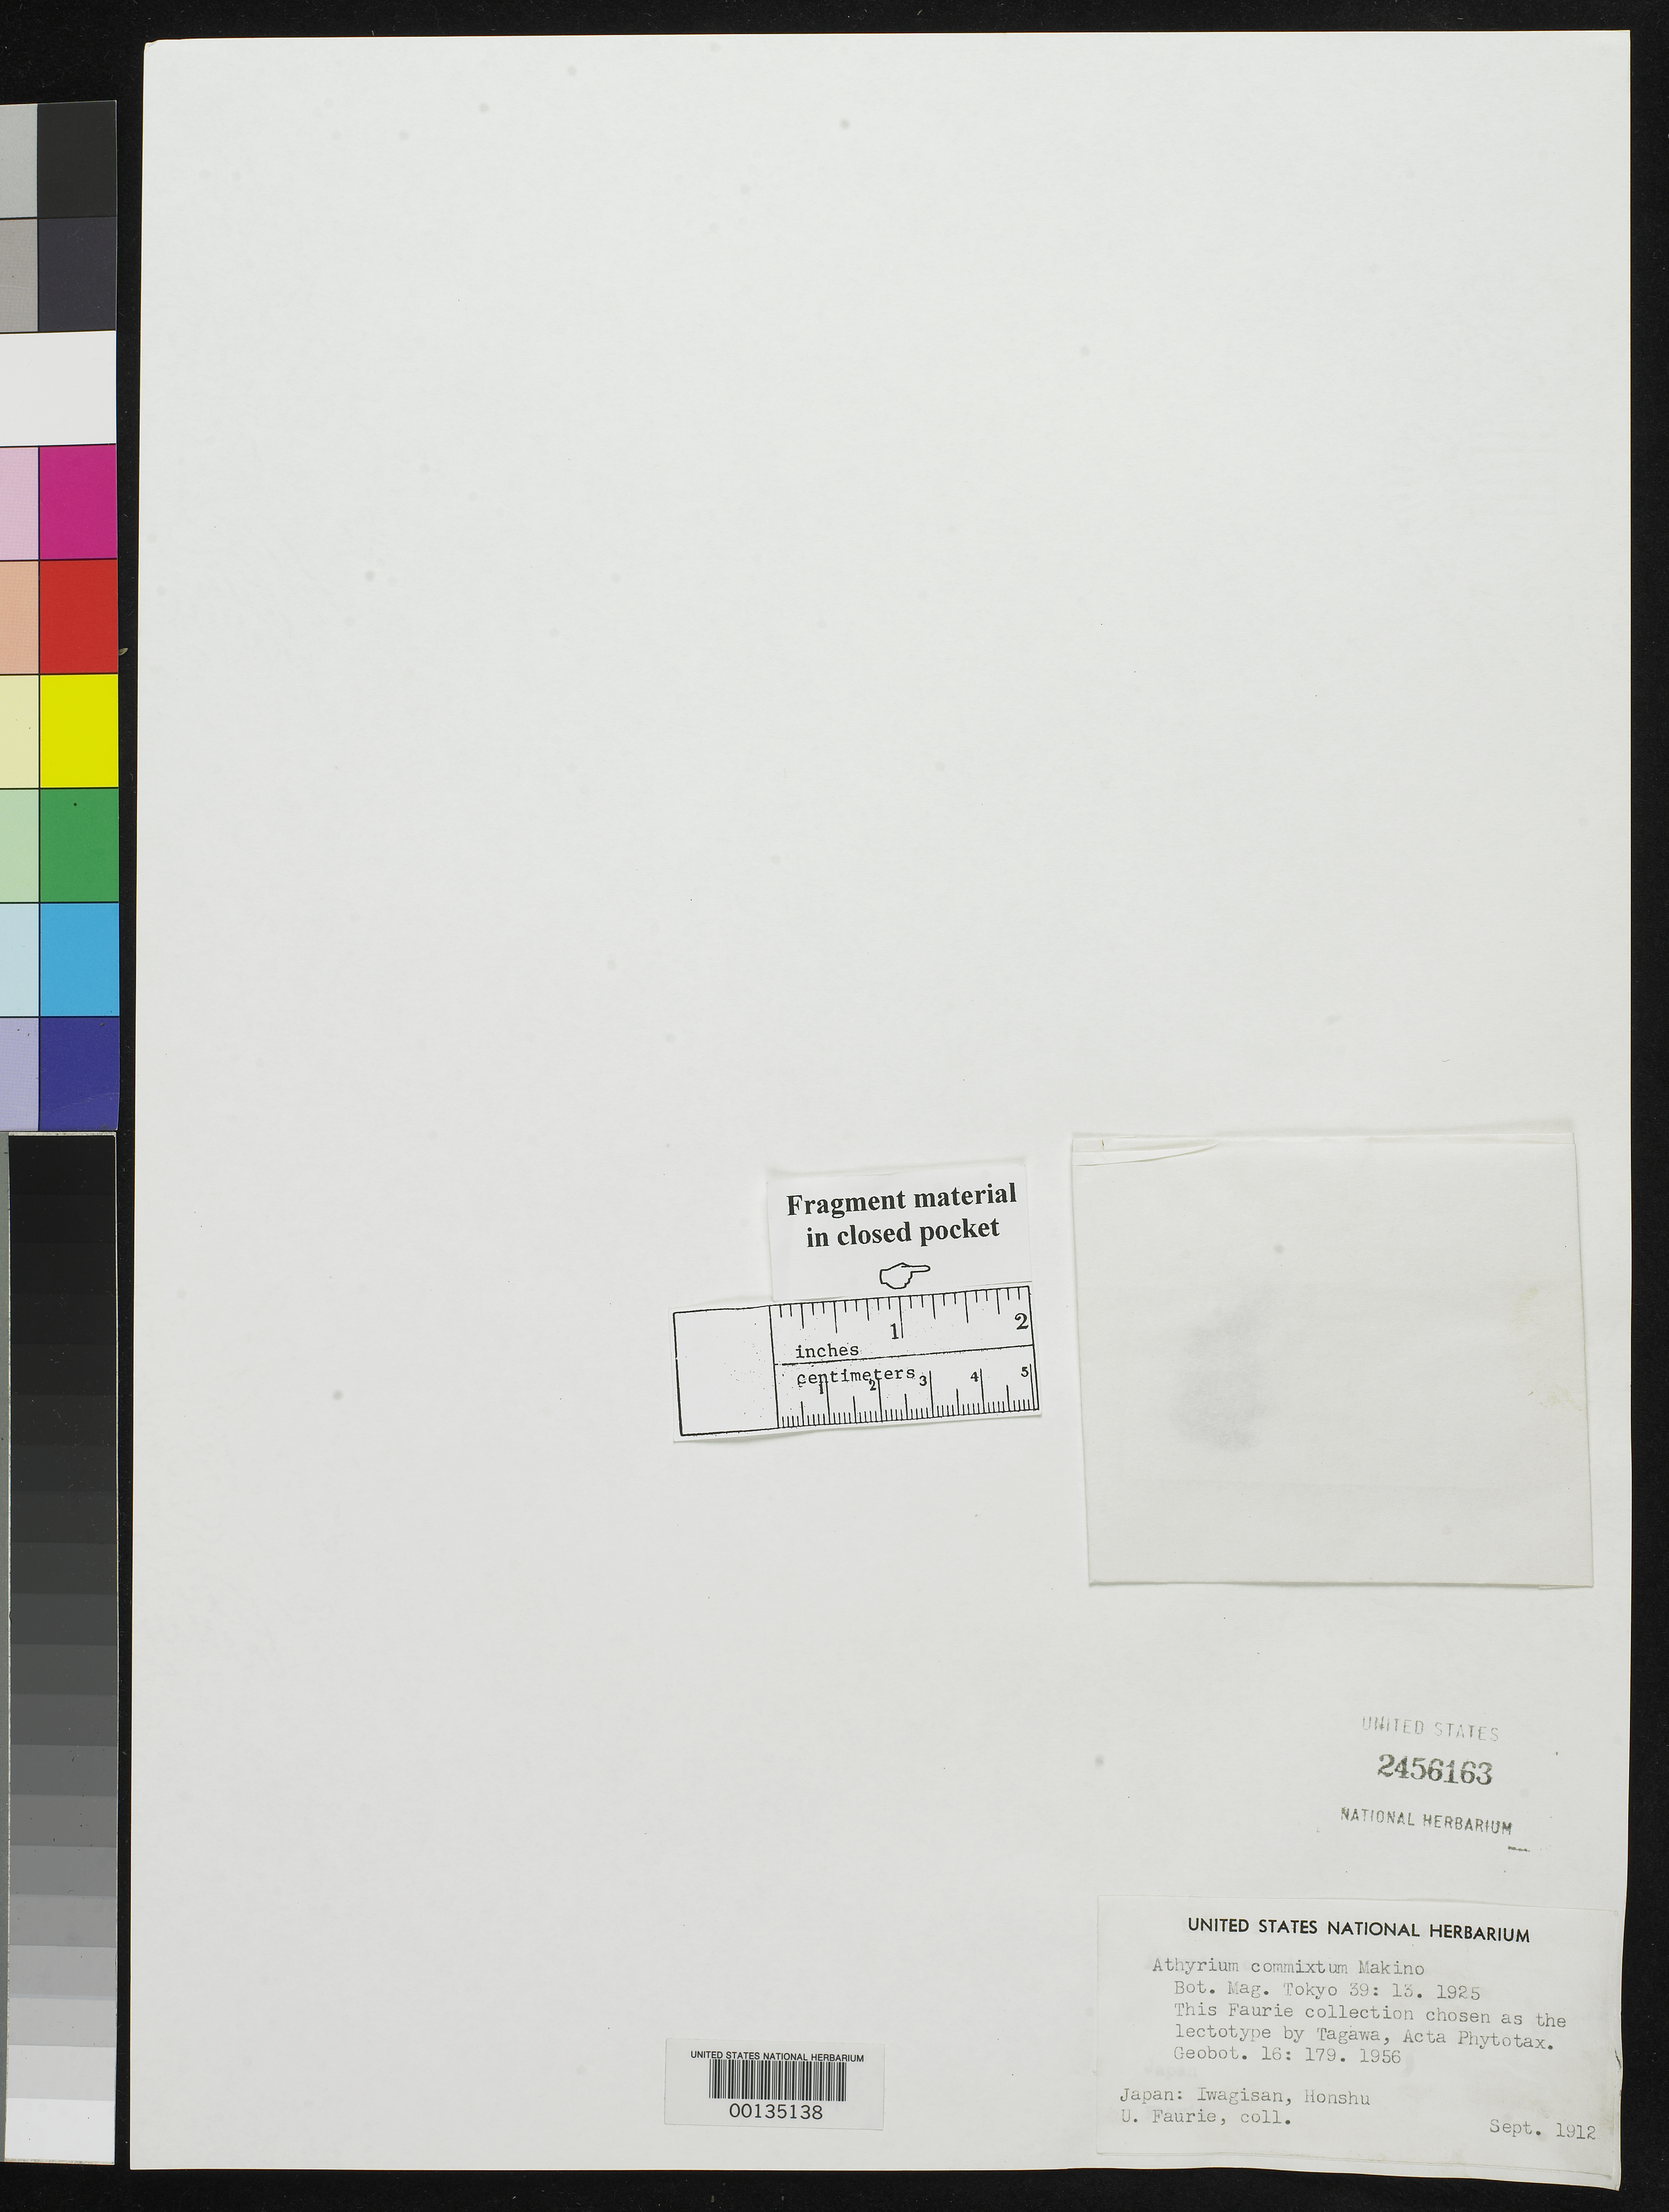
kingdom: Plantae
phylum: Tracheophyta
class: Polypodiopsida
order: Polypodiales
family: Athyriaceae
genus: Athyrium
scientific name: Athyrium commixtum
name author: Makino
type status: Isolectotype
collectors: A. Faurie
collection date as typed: Sep 1912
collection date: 1912-09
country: Japan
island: Honshu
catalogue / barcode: US 2456163